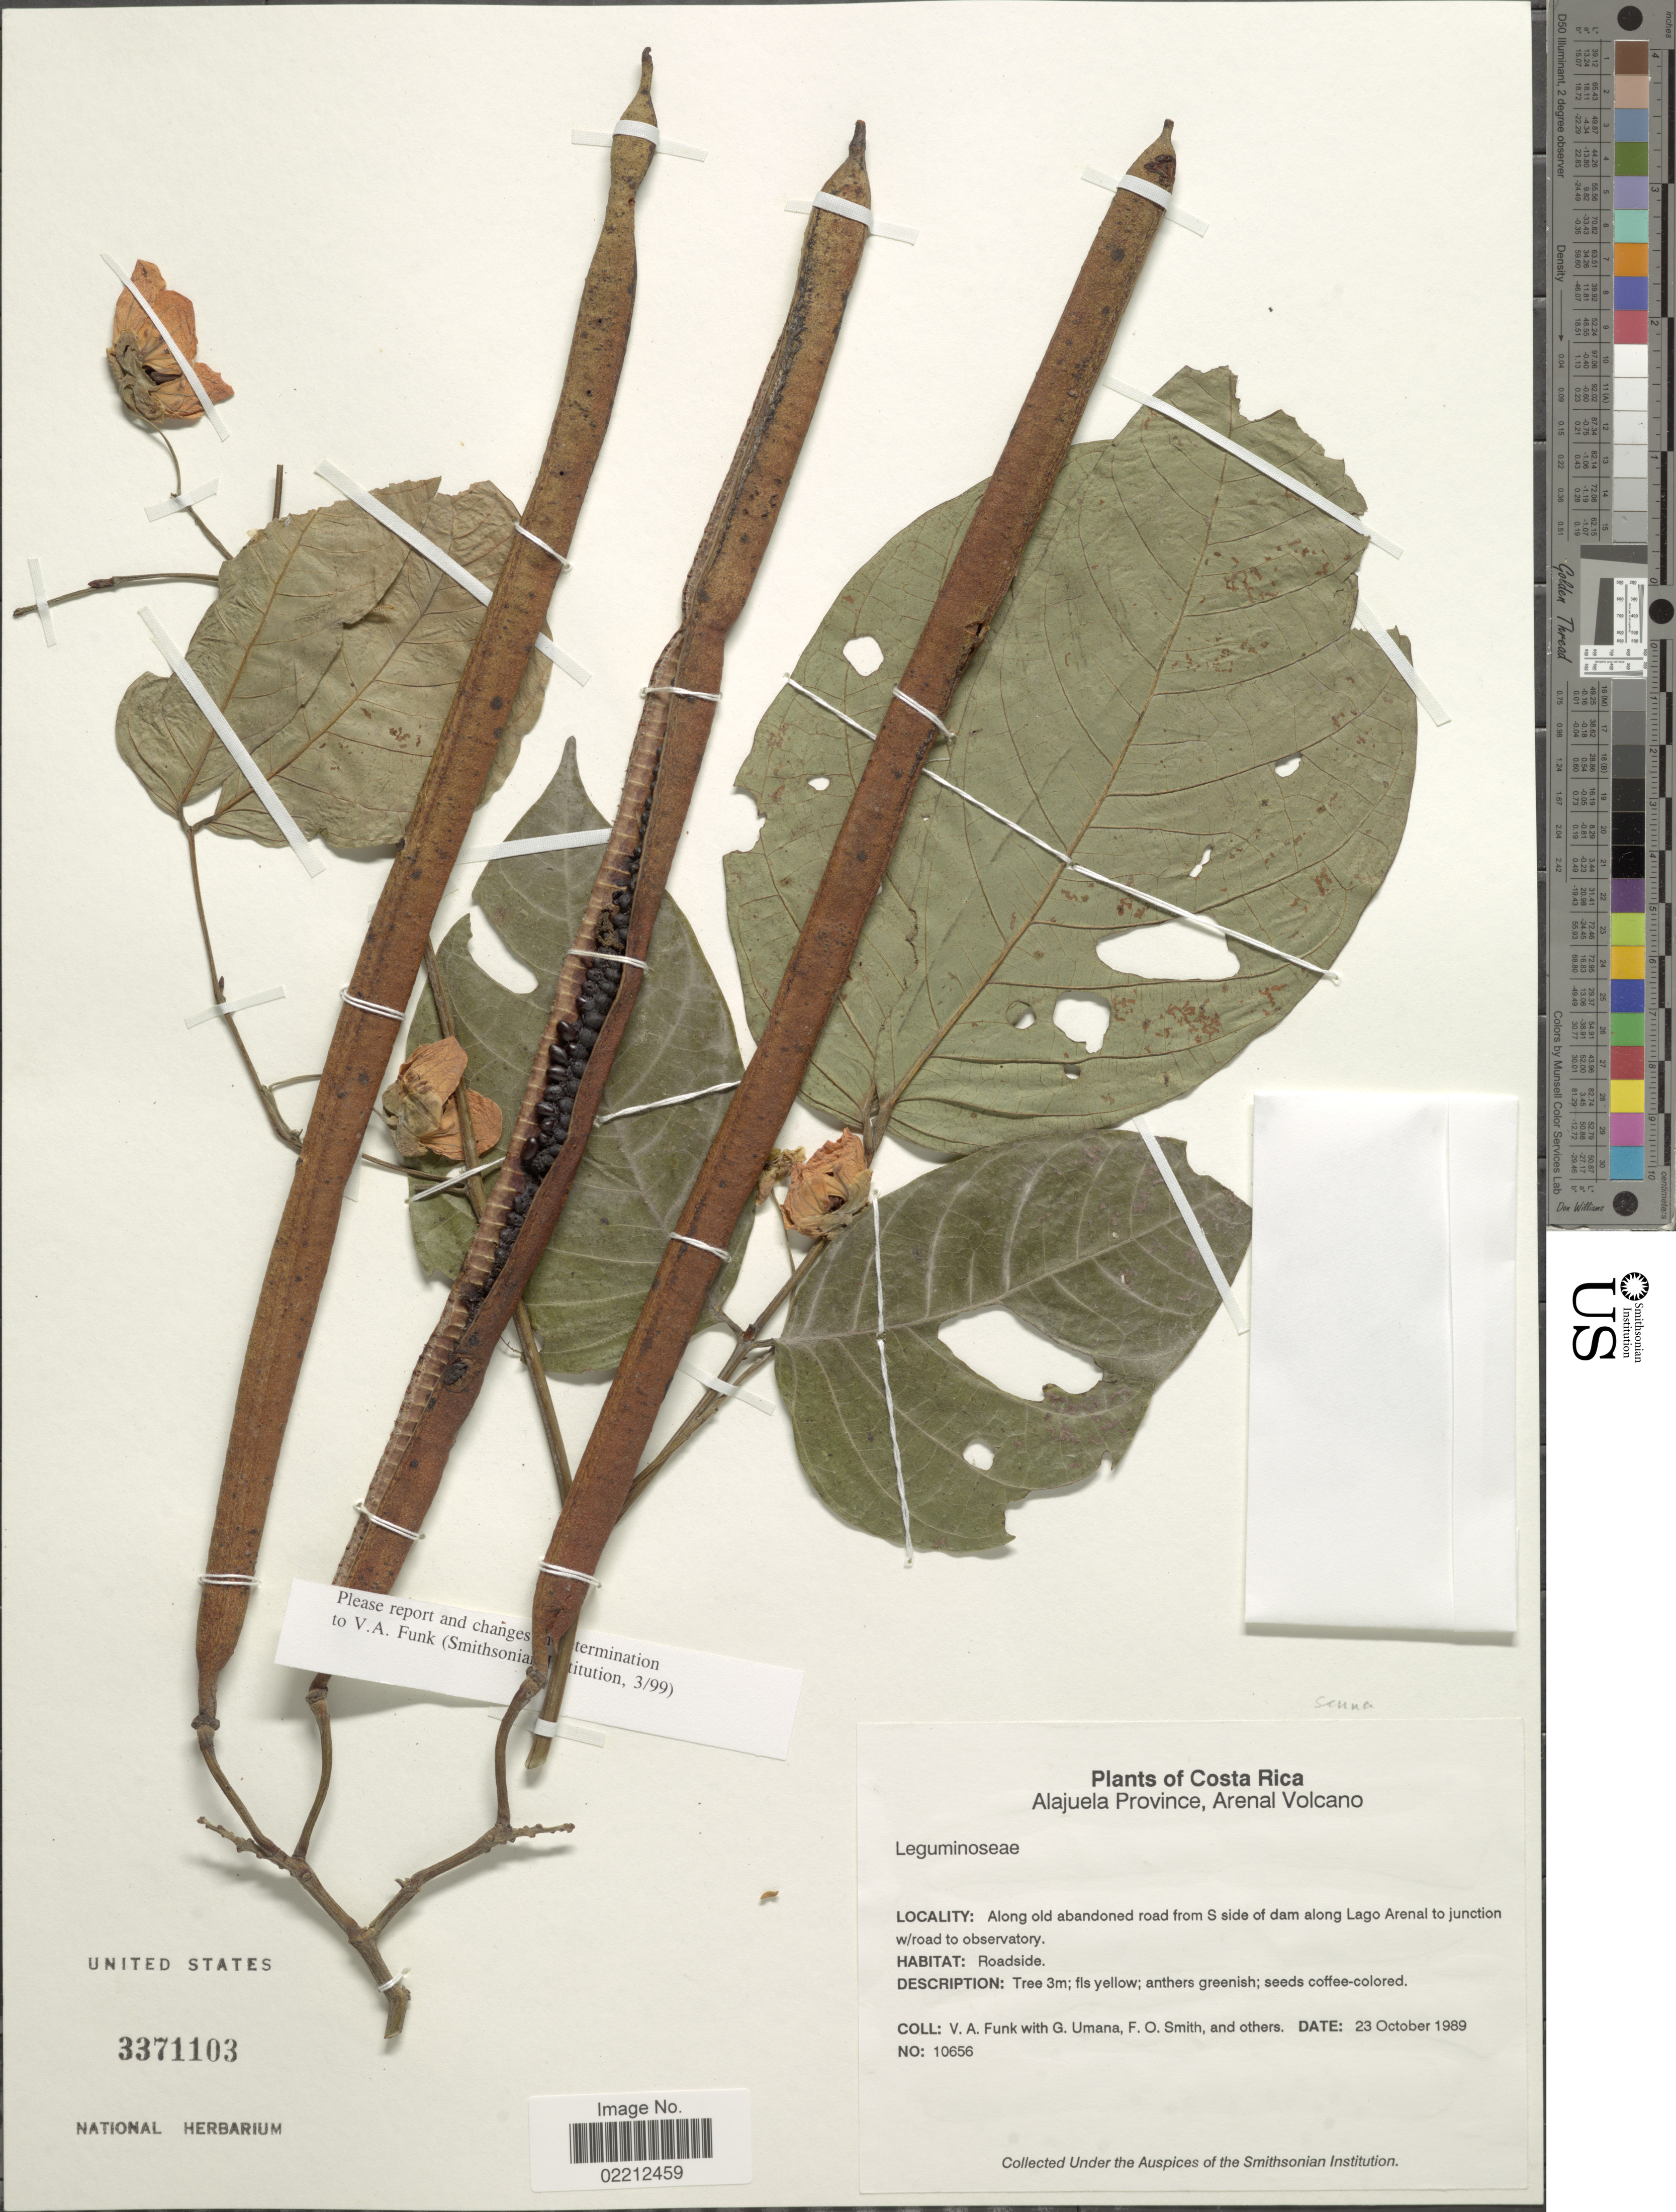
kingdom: Plantae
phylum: Tracheophyta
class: Magnoliopsida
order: Fabales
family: Fabaceae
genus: Senna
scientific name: Senna sp.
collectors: V. Funk, G. Umana, F. Smith & et al.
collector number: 10656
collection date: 1989-10-23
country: Costa Rica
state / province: Alajuela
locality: Alajuela Province, Arenal Volcano: along old abandoned road from S side of dam along Lago Arenal to junction w/road observatory.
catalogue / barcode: US 3371103